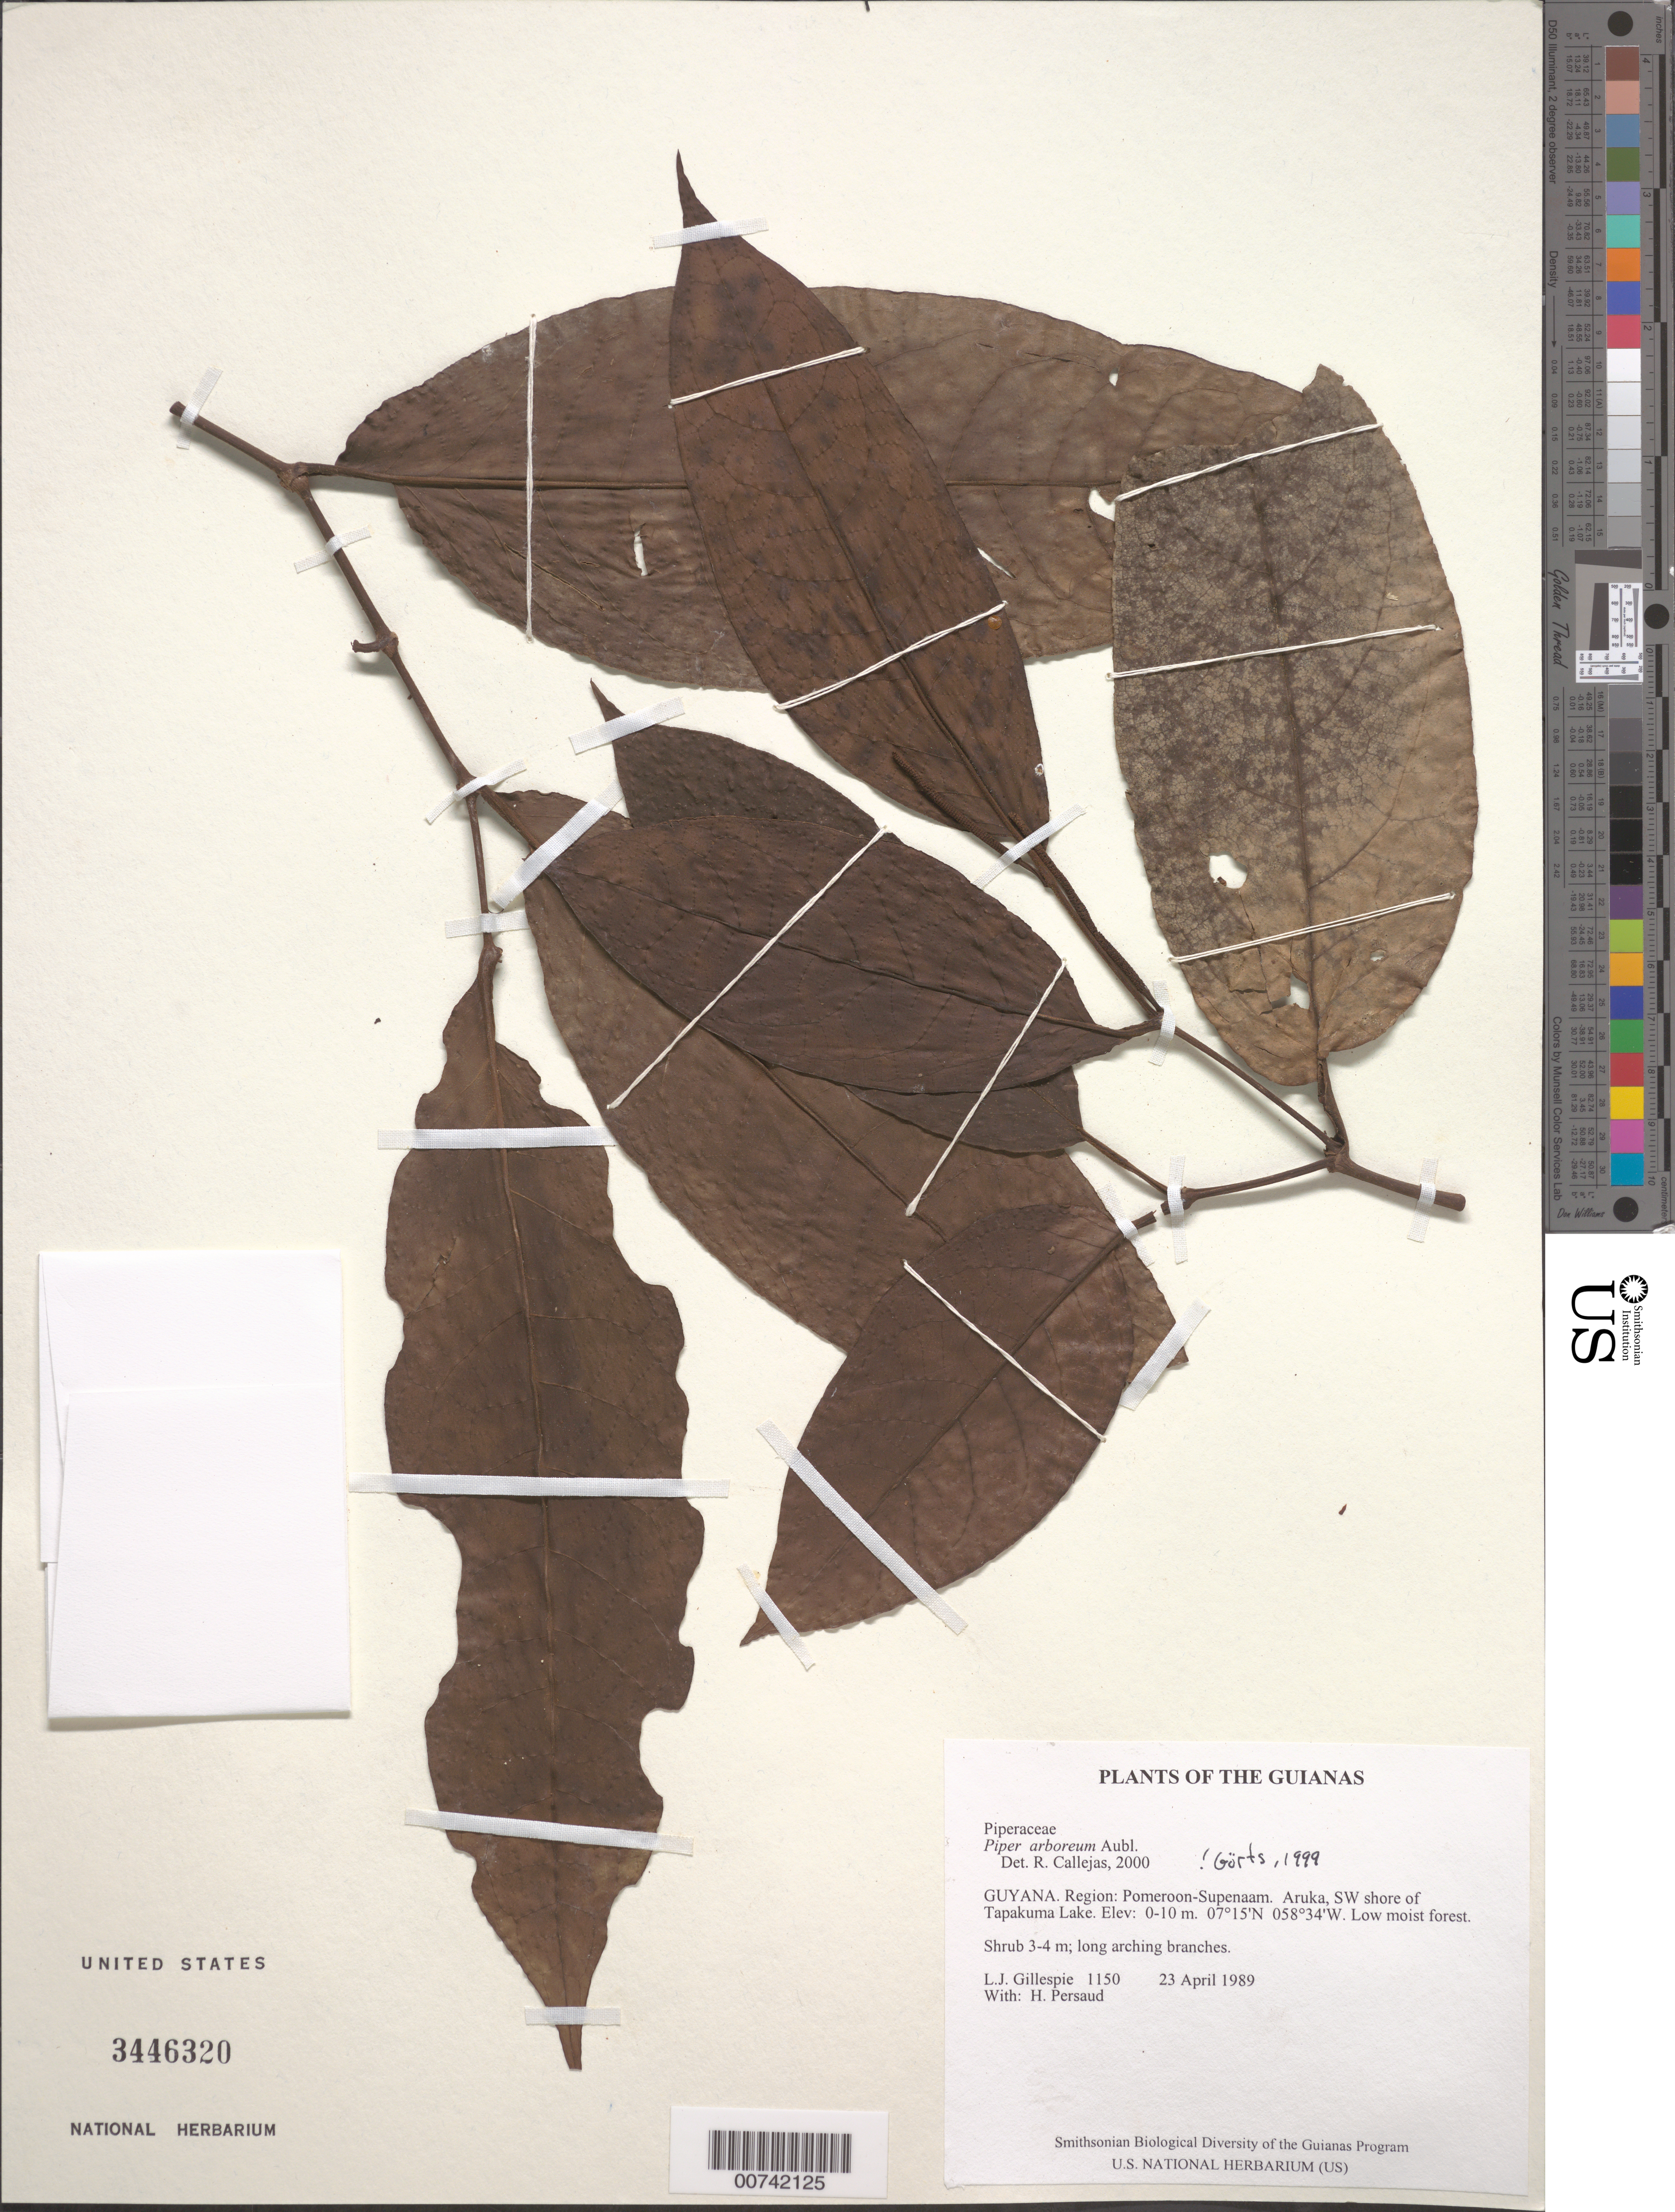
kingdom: Plantae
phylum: Tracheophyta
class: Magnoliopsida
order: Piperales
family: Piperaceae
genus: Piper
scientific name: Piper arboreum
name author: Aubl.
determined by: Görts-van Rijn, A. R. A.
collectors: L. J. Gillespie & H. Persaud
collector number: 1150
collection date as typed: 23 April 1989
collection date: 1989-04-23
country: Guyana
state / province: Pomeroon-Supenaam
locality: Aruka, SW shore of Tapakuma Lake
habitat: Low moist forest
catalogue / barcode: US 3446320